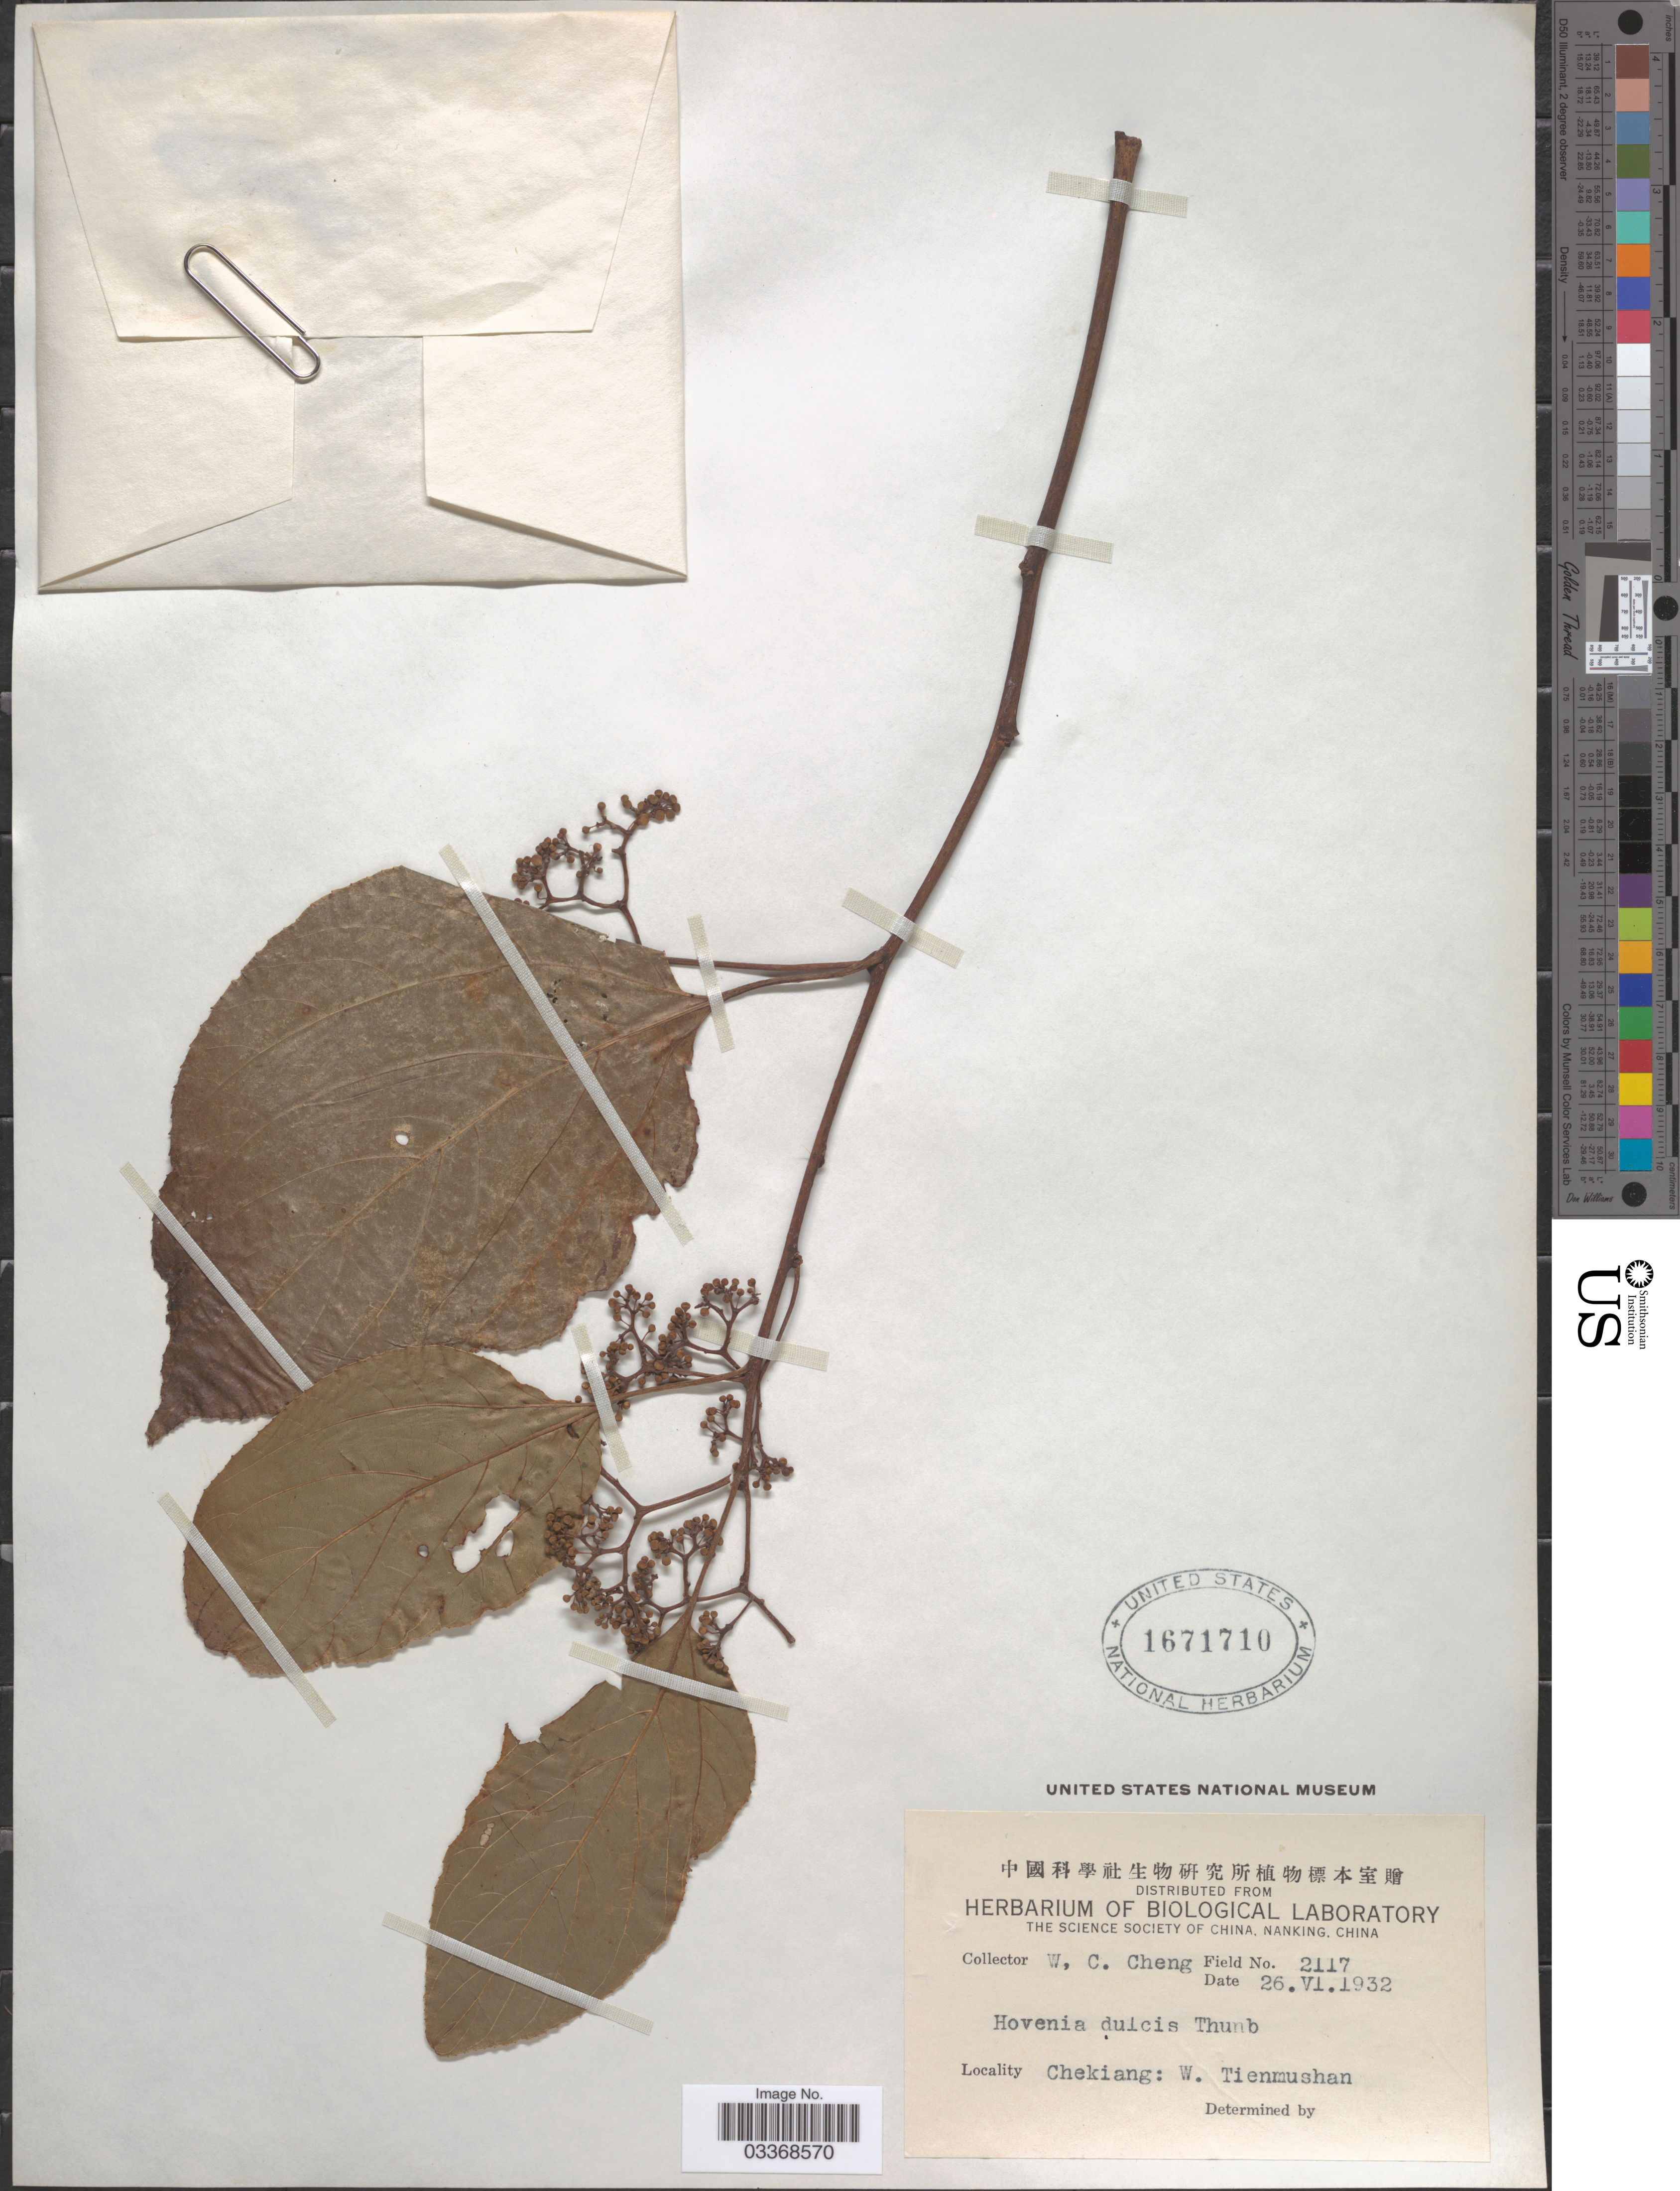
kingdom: Plantae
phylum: Tracheophyta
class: Magnoliopsida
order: Rosales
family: Rhamnaceae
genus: Hovenia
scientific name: Hovenia dulcis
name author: Thunb.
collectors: W. C. Cheng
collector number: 2117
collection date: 1932-06-26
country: China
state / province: Zhejiang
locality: Chekiang: W. Tienmushan.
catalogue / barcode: US 1671710